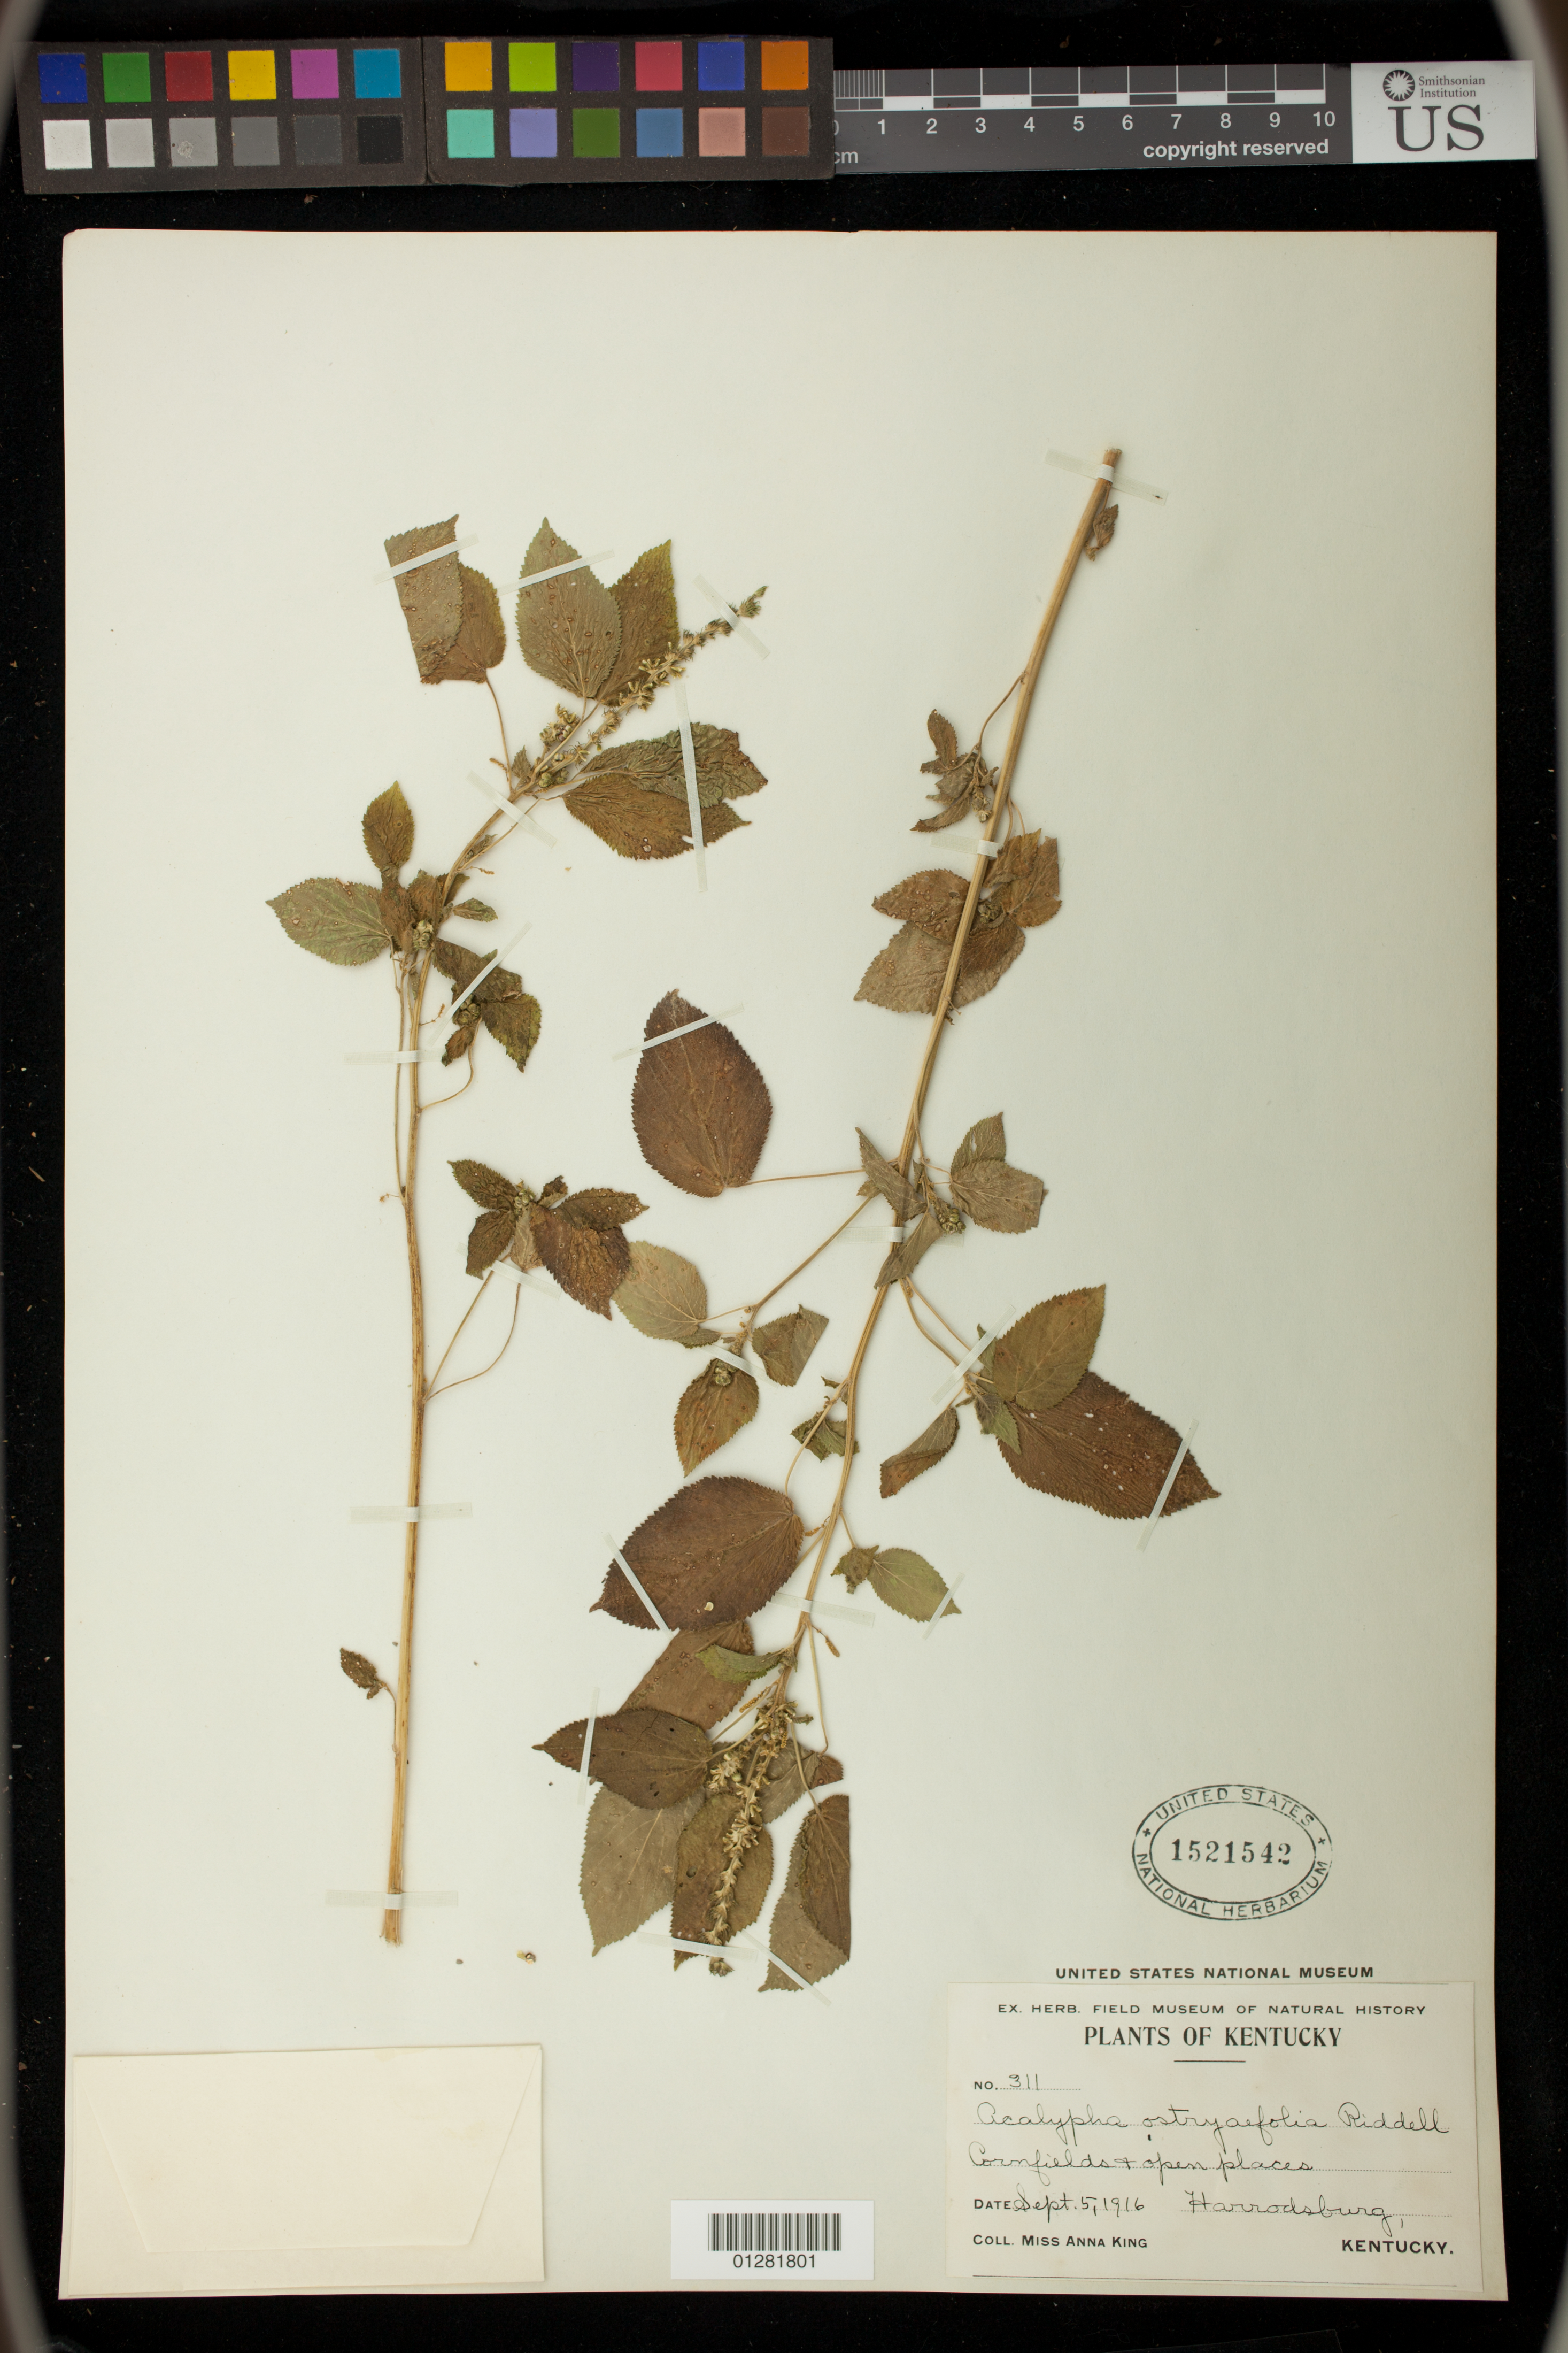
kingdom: Plantae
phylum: Tracheophyta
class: Magnoliopsida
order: Malpighiales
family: Euphorbiaceae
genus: Acalypha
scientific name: Acalypha ostryifolia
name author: Ridd.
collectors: A. King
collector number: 311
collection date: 1916-09-05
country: United States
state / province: Kentucky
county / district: Mercer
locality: Harrodsburg, cornfields and open places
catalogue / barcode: US 1521542